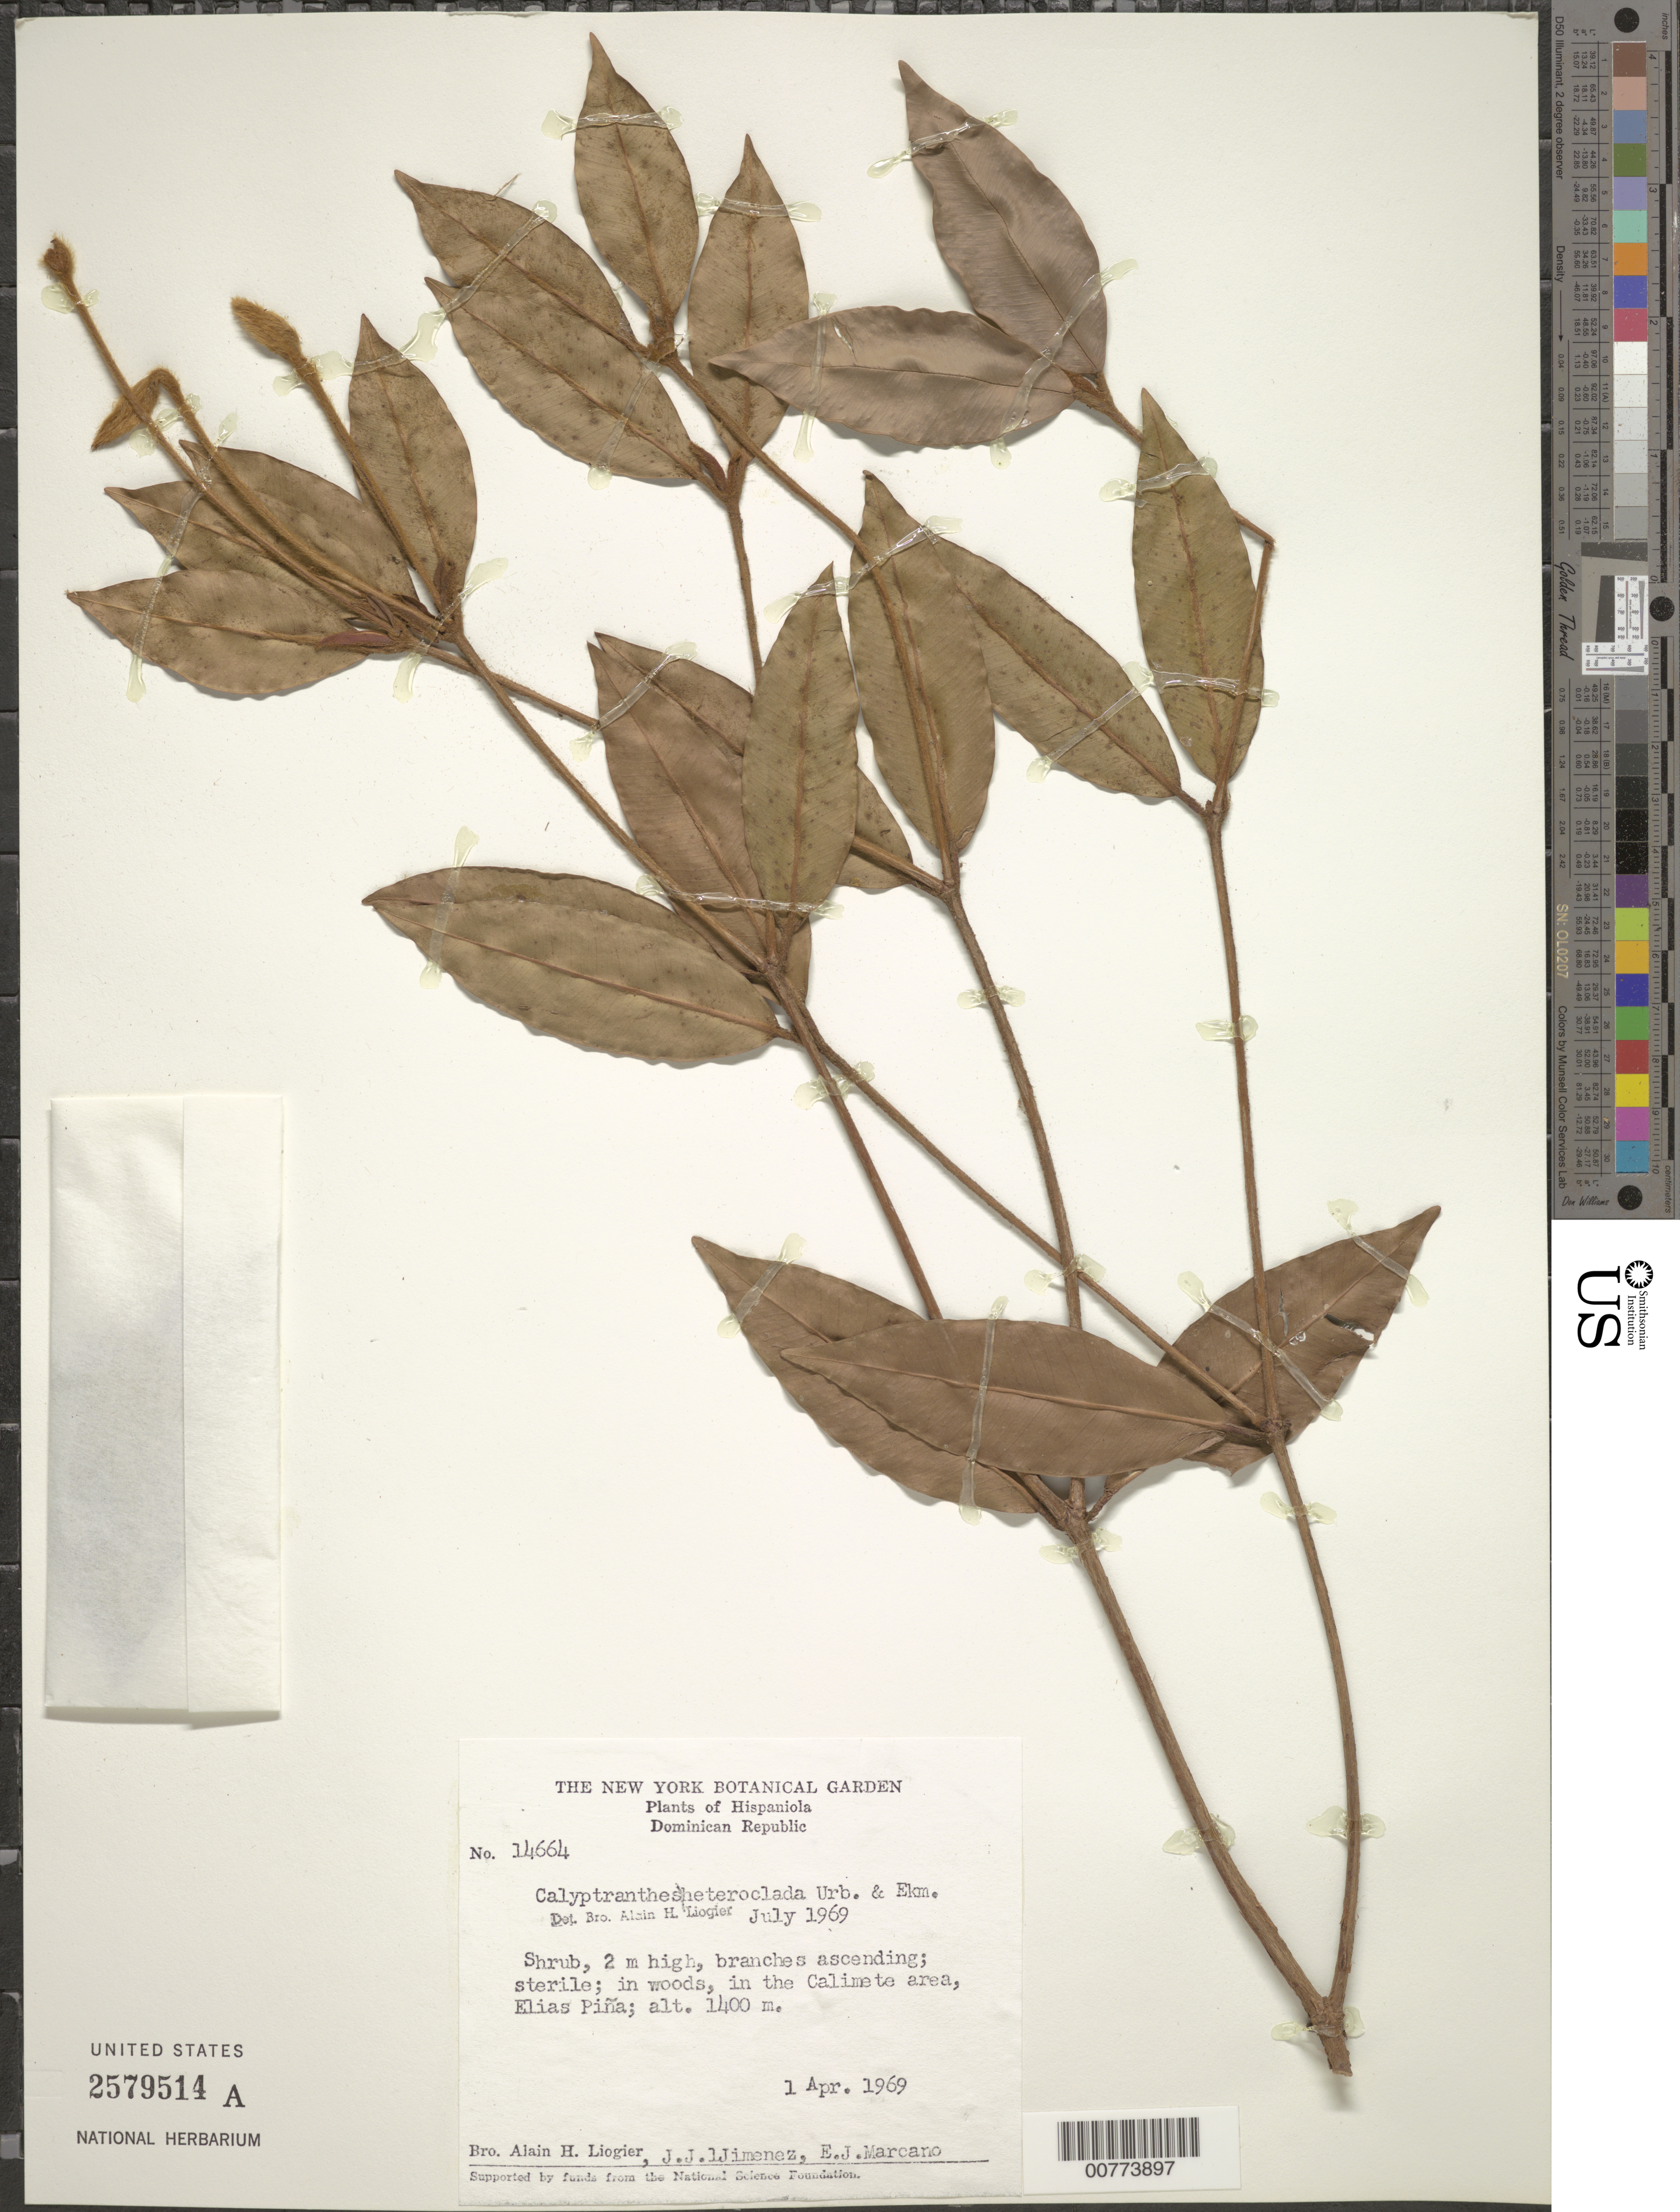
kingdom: Plantae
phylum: Tracheophyta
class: Magnoliopsida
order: Myrtales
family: Myrtaceae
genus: Myrcia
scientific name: Myrcia heteroclada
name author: (Urb. & Ekman) K. Campbell & Peguero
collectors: A. H. Liogier & J. J. Jiménez Almonte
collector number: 14664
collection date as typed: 01 Apr 1969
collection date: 1969-04-01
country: Dominican Republic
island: Hispaniola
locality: Elias Piña, Calimete area.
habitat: In woods.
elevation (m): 1400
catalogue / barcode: US 2579514A